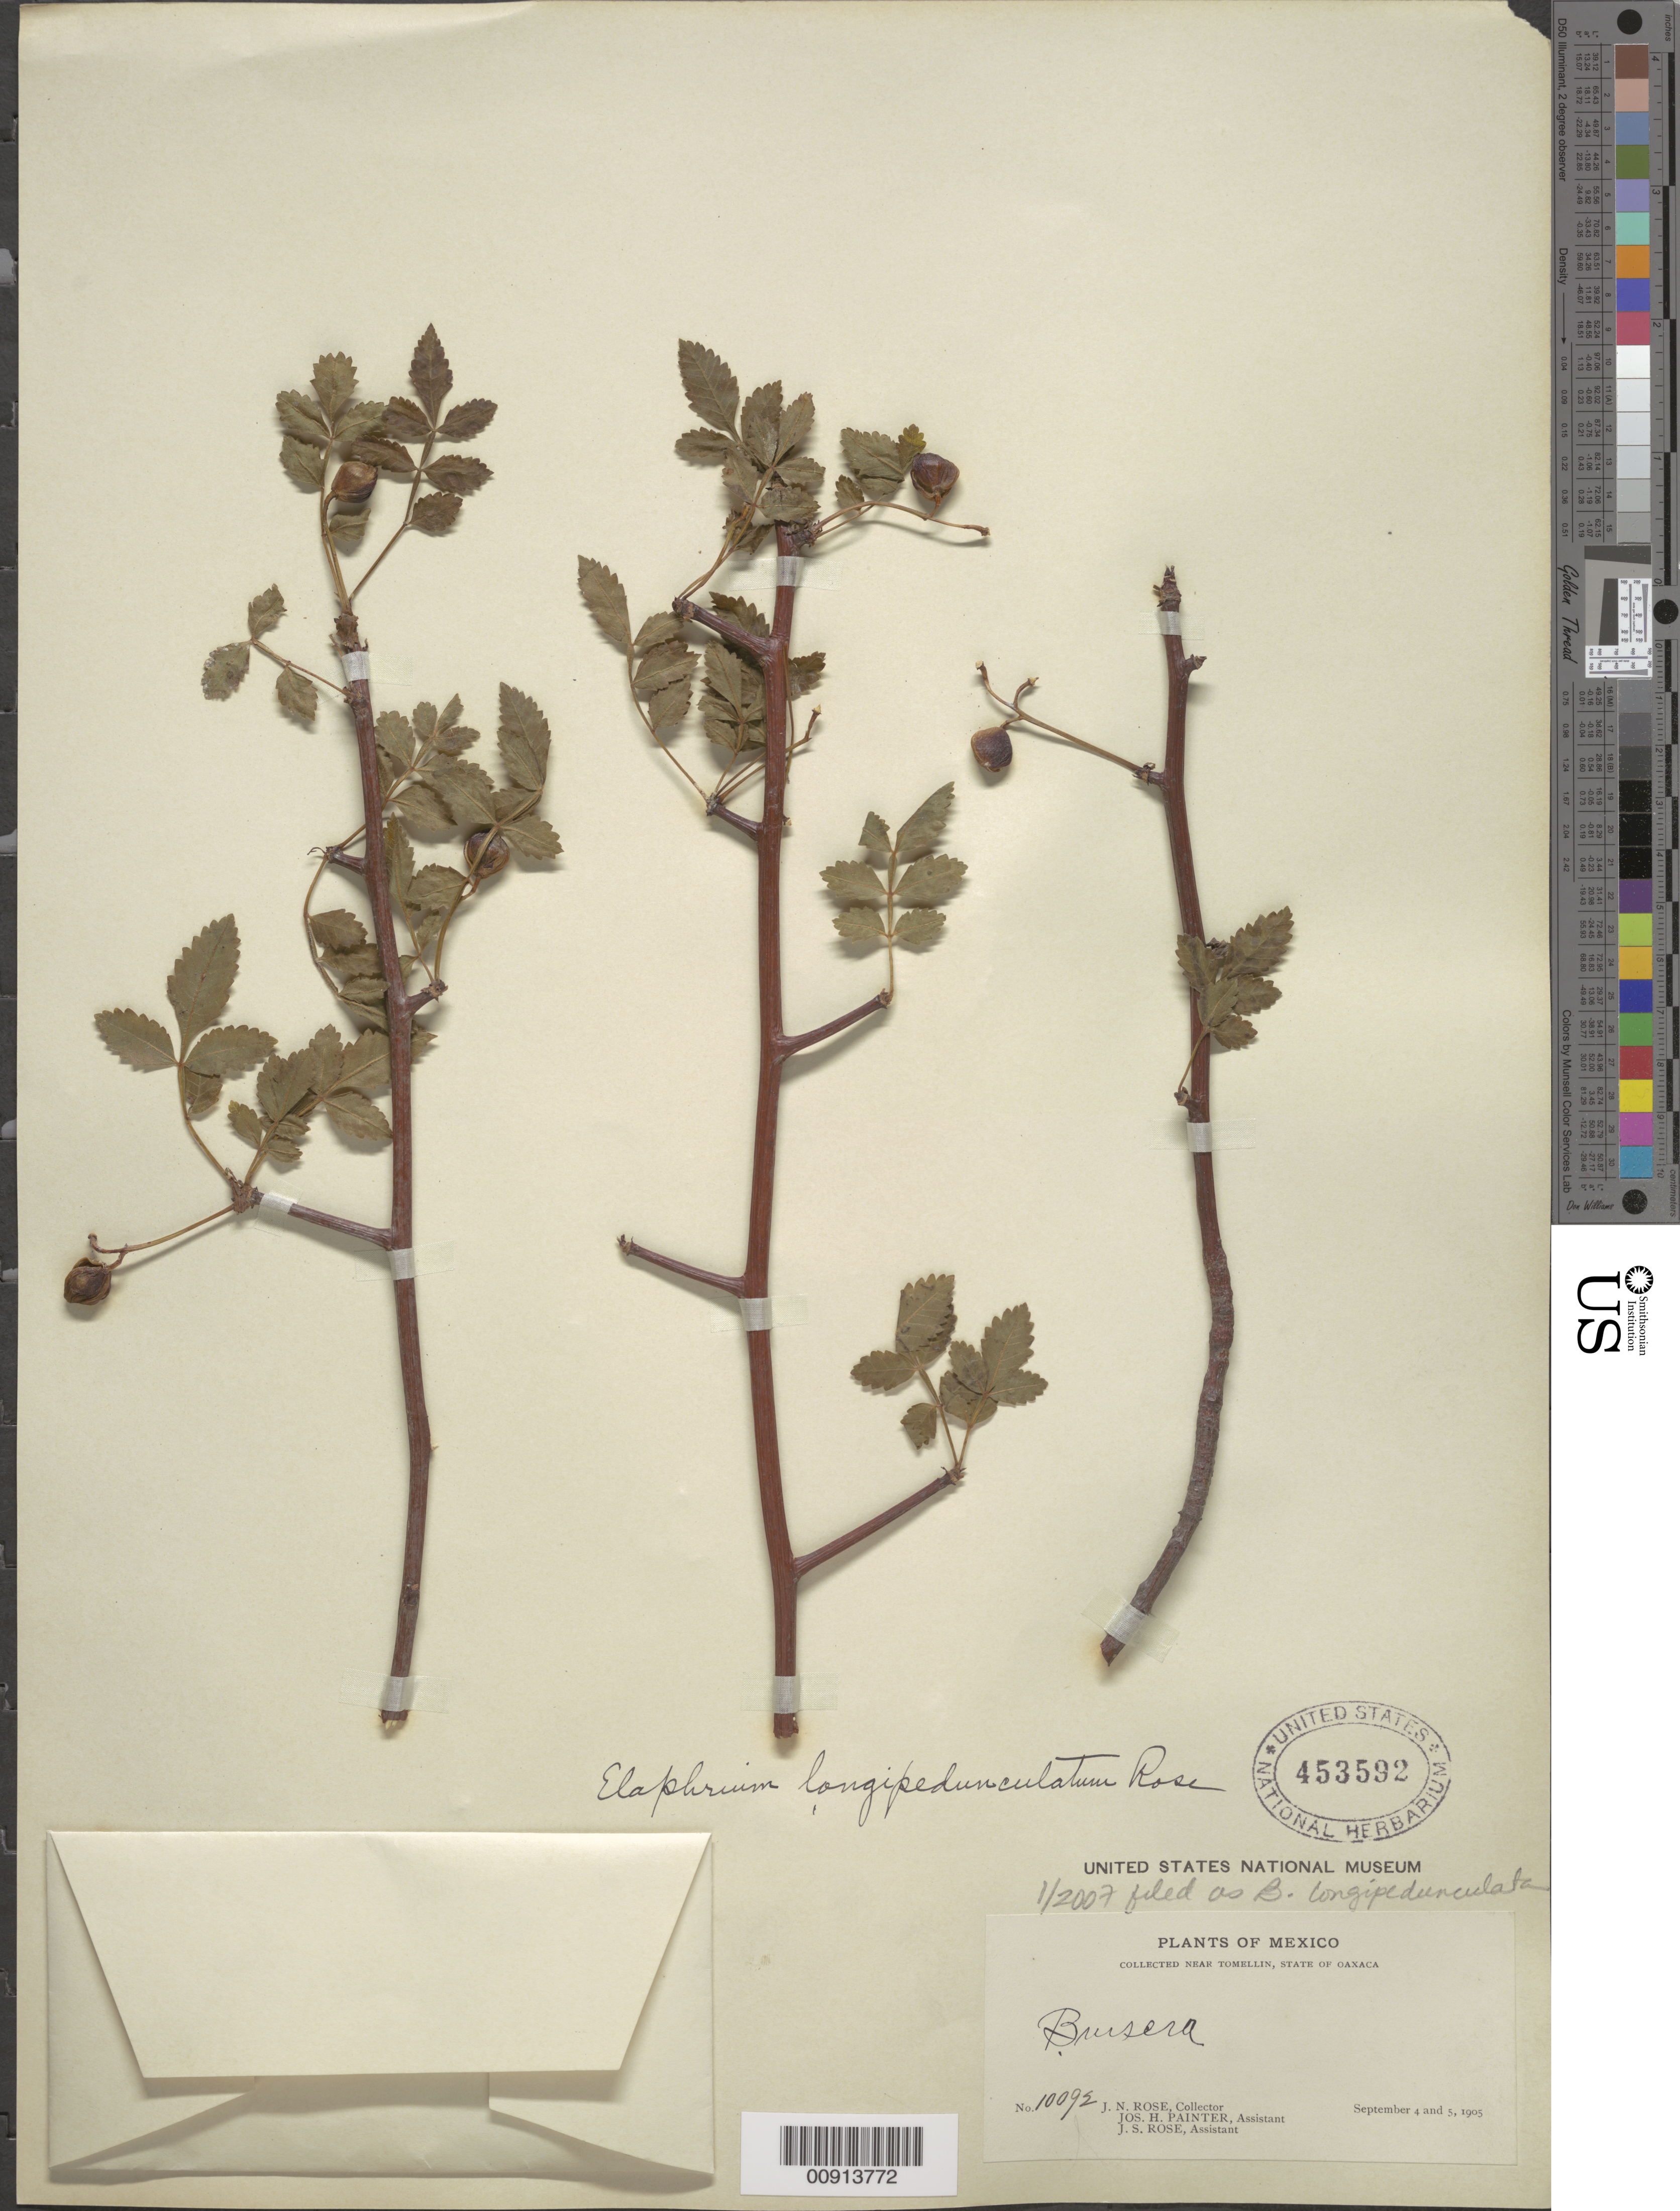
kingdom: Plantae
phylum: Tracheophyta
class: Magnoliopsida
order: Sapindales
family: Burseraceae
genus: Bursera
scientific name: Bursera longipedunculata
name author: (Rose) Standl.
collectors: J. N. Rose, J. H. Painter & J. S. Rose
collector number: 10092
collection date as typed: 04 Sep 1905 to 05 Sep 1905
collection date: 1905-09-04/1905-09-05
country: Mexico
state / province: Oaxaca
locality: Near Tomellin, State of Oaxaca.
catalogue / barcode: US 453592